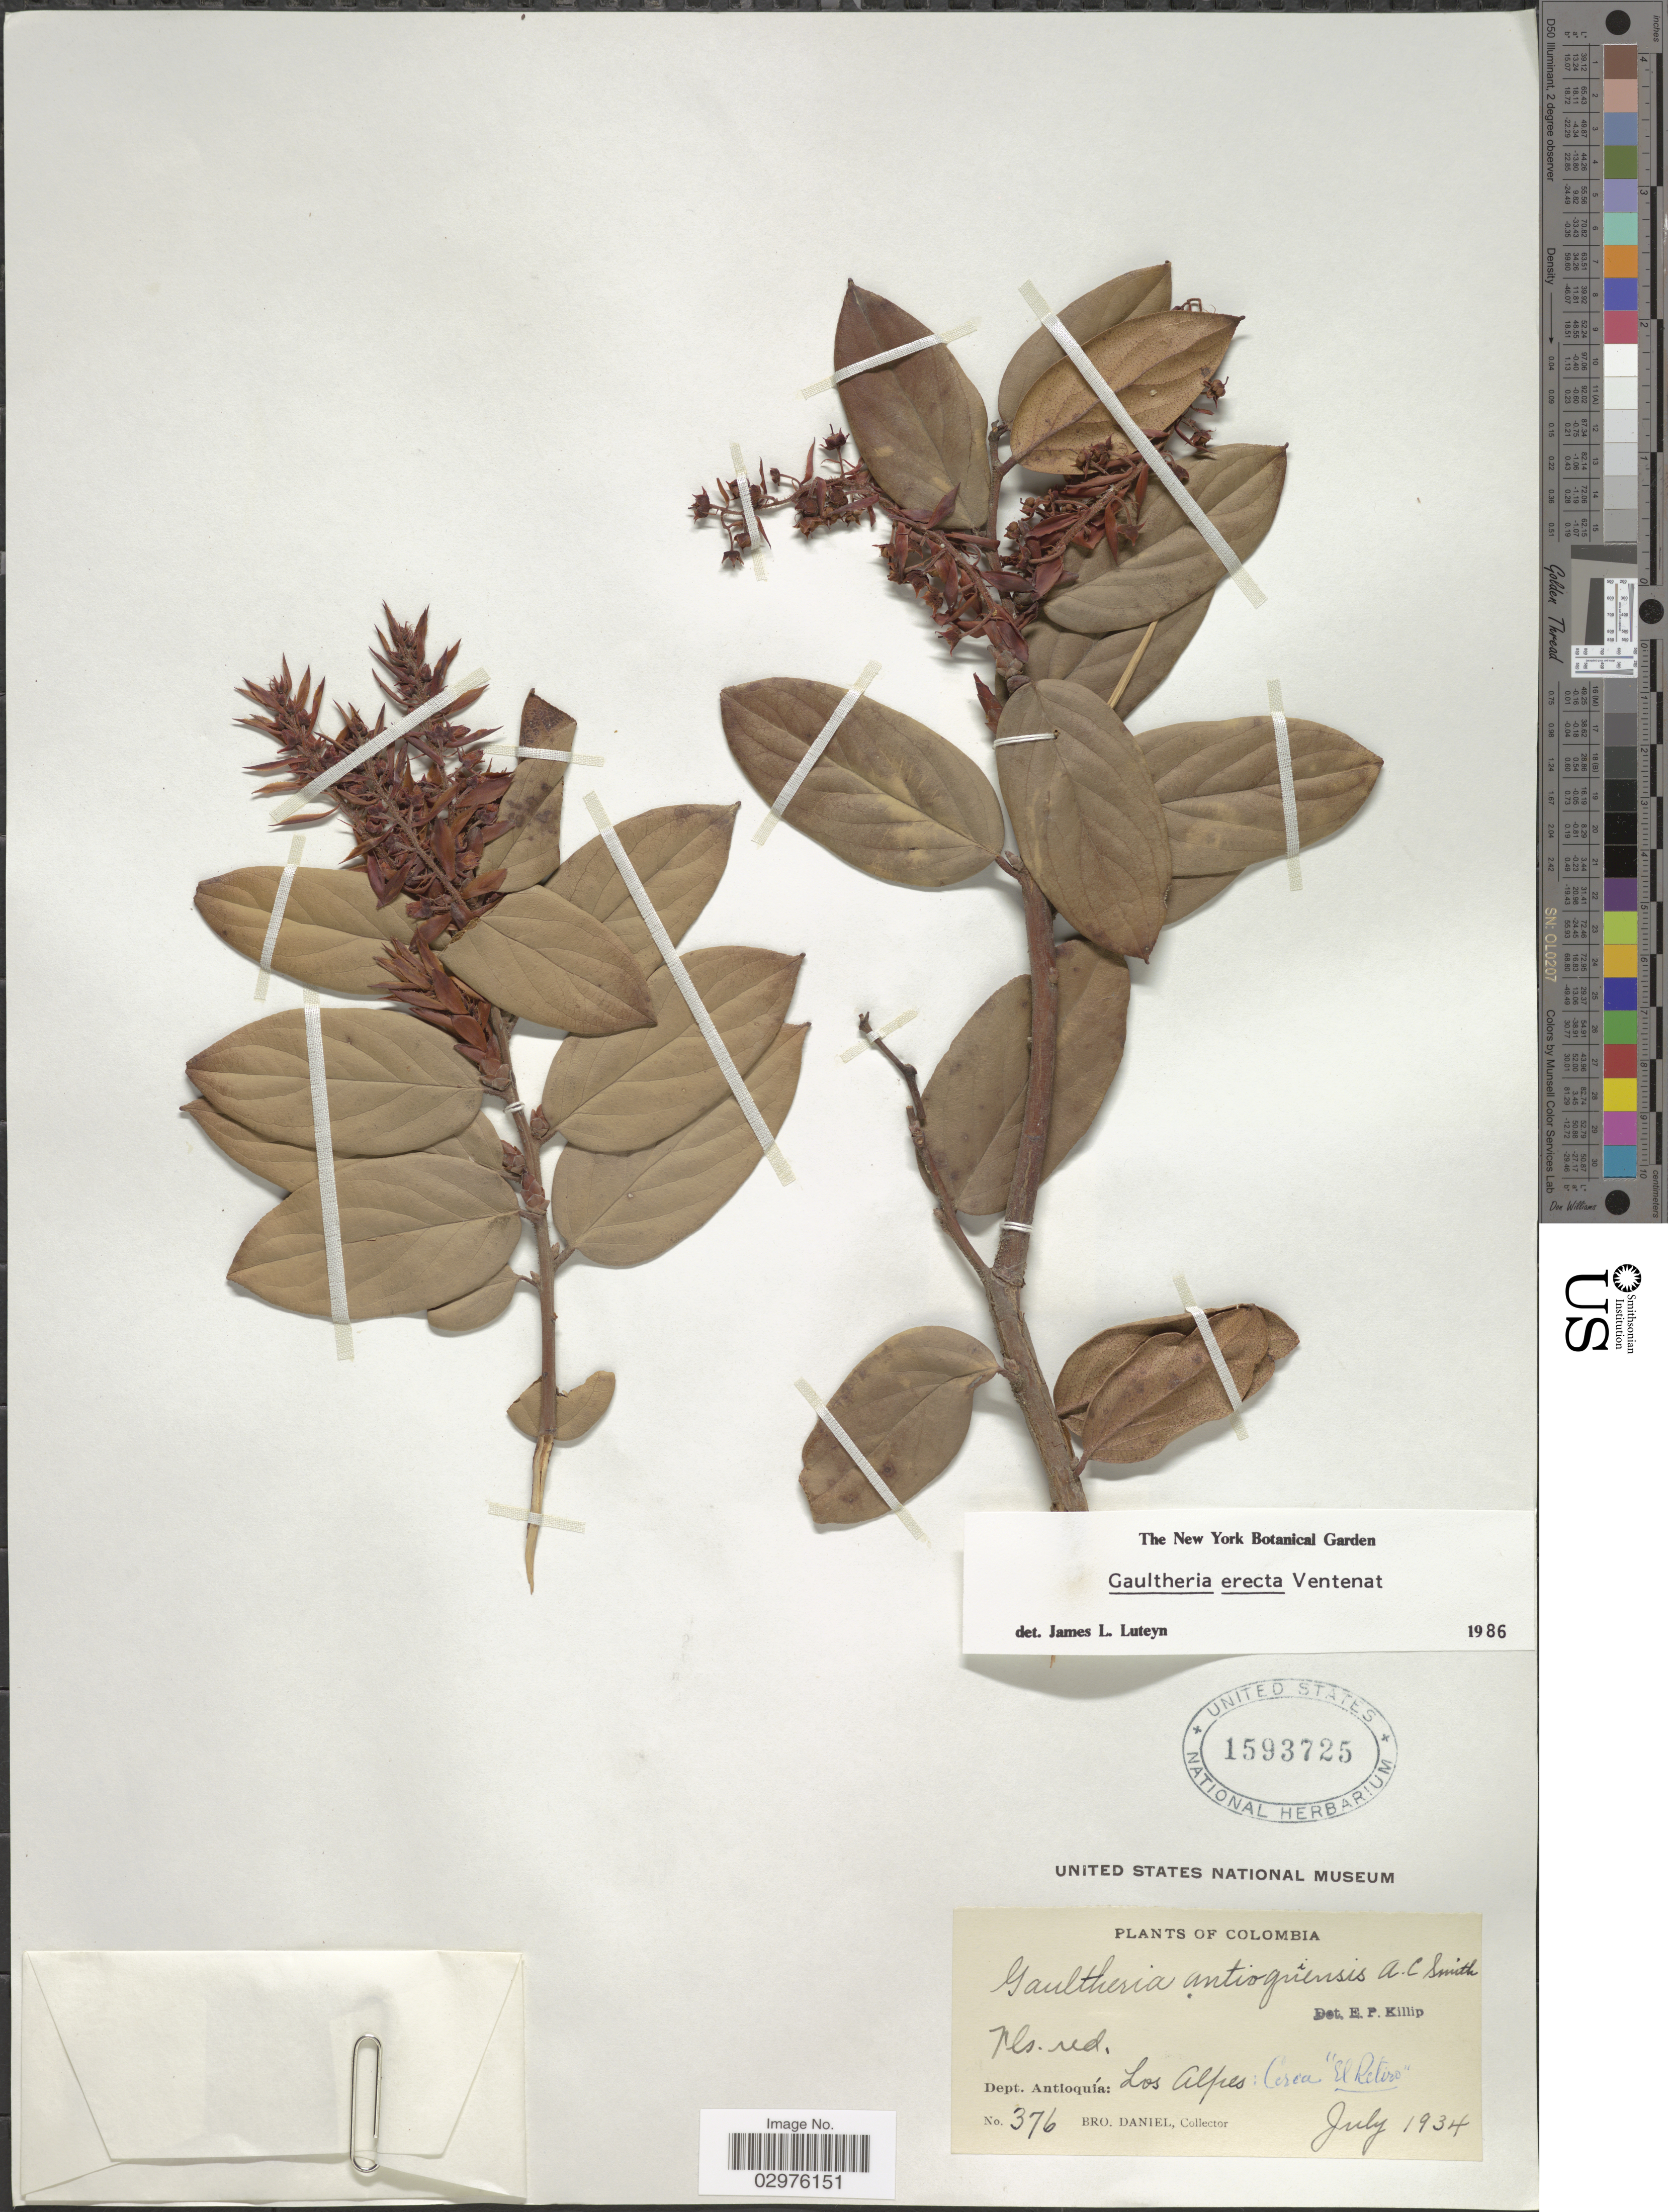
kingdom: Plantae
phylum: Tracheophyta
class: Magnoliopsida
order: Ericales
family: Ericaceae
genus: Gaultheria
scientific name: Gaultheria erecta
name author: Vent.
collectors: Bro. Daniel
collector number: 376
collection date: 1934-07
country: Colombia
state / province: Antioquia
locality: Dept. Antioquía: Los Alpes: Cerca "El Retiro".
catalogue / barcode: US 1593725